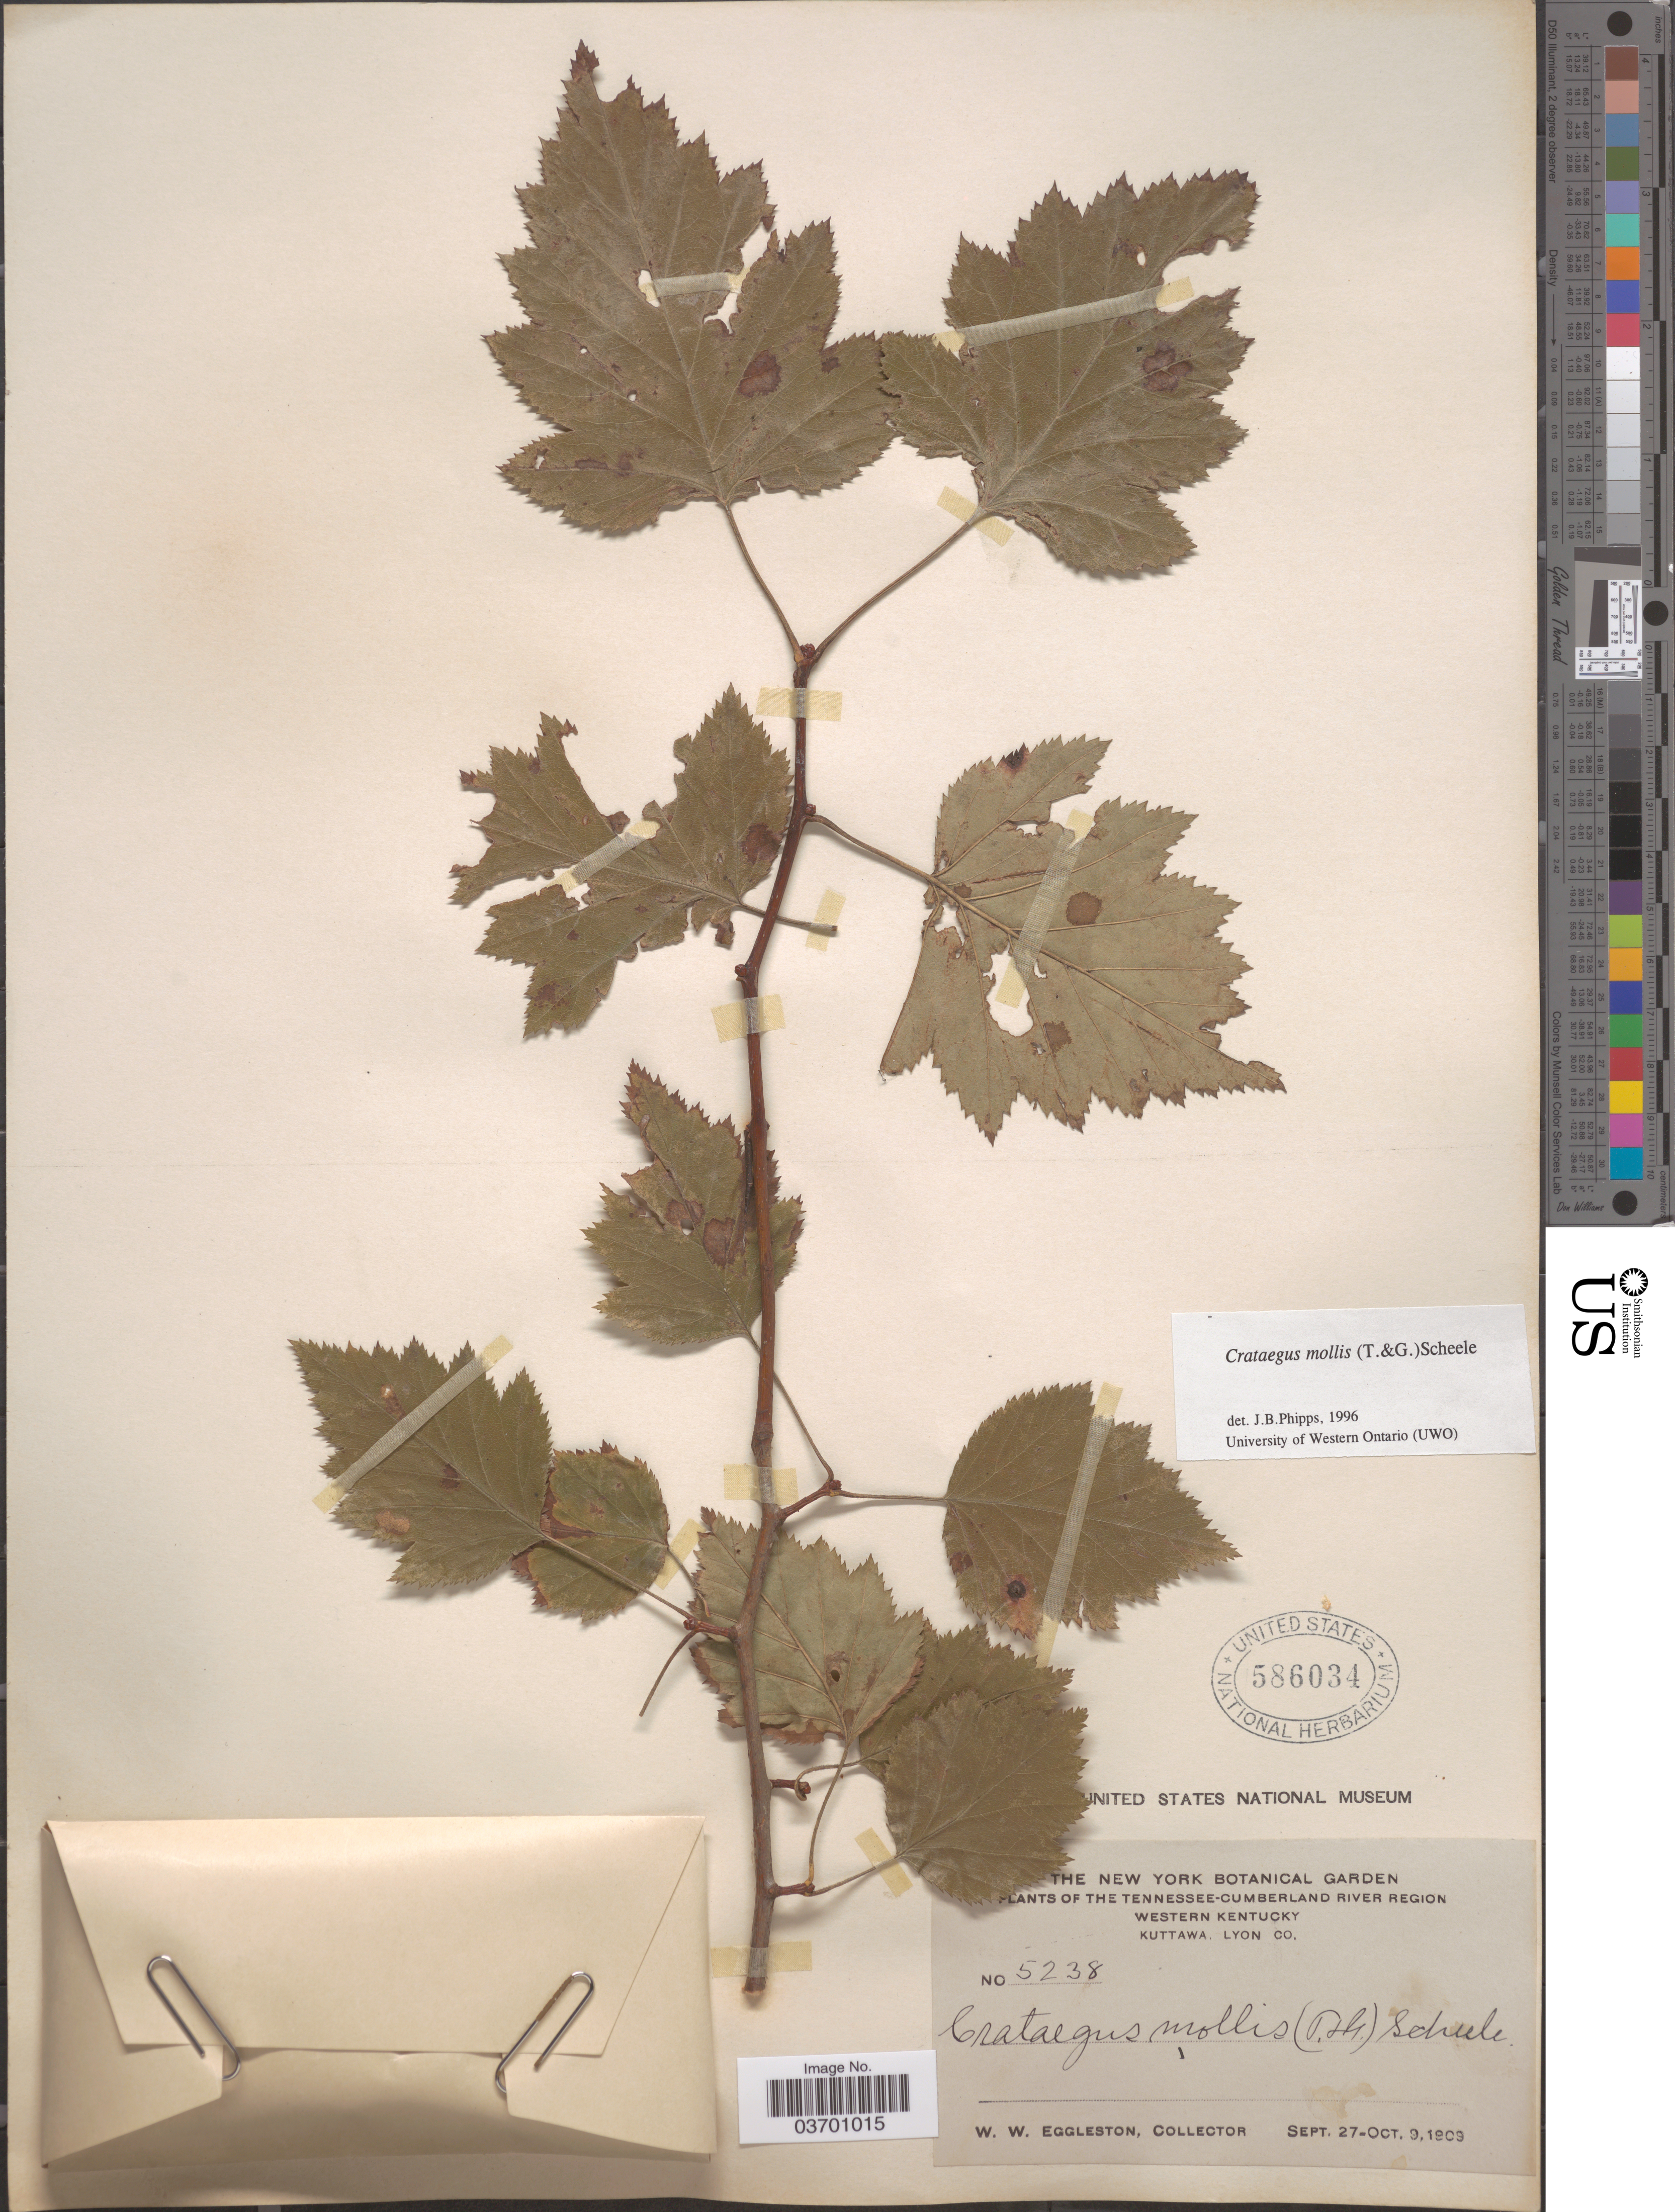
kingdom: Plantae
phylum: Tracheophyta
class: Magnoliopsida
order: Rosales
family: Rosaceae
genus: Crataegus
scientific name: Crataegus mollis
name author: (Torr. & A. Gray) Scheele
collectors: W. W. Eggleston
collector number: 5238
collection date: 1909-09-27/1909-10-09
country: United States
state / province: Kentucky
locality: The Tennessee-Cumberland River Region. Western Kentucky. Kuttawa. Lyon Co.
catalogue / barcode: US 586034